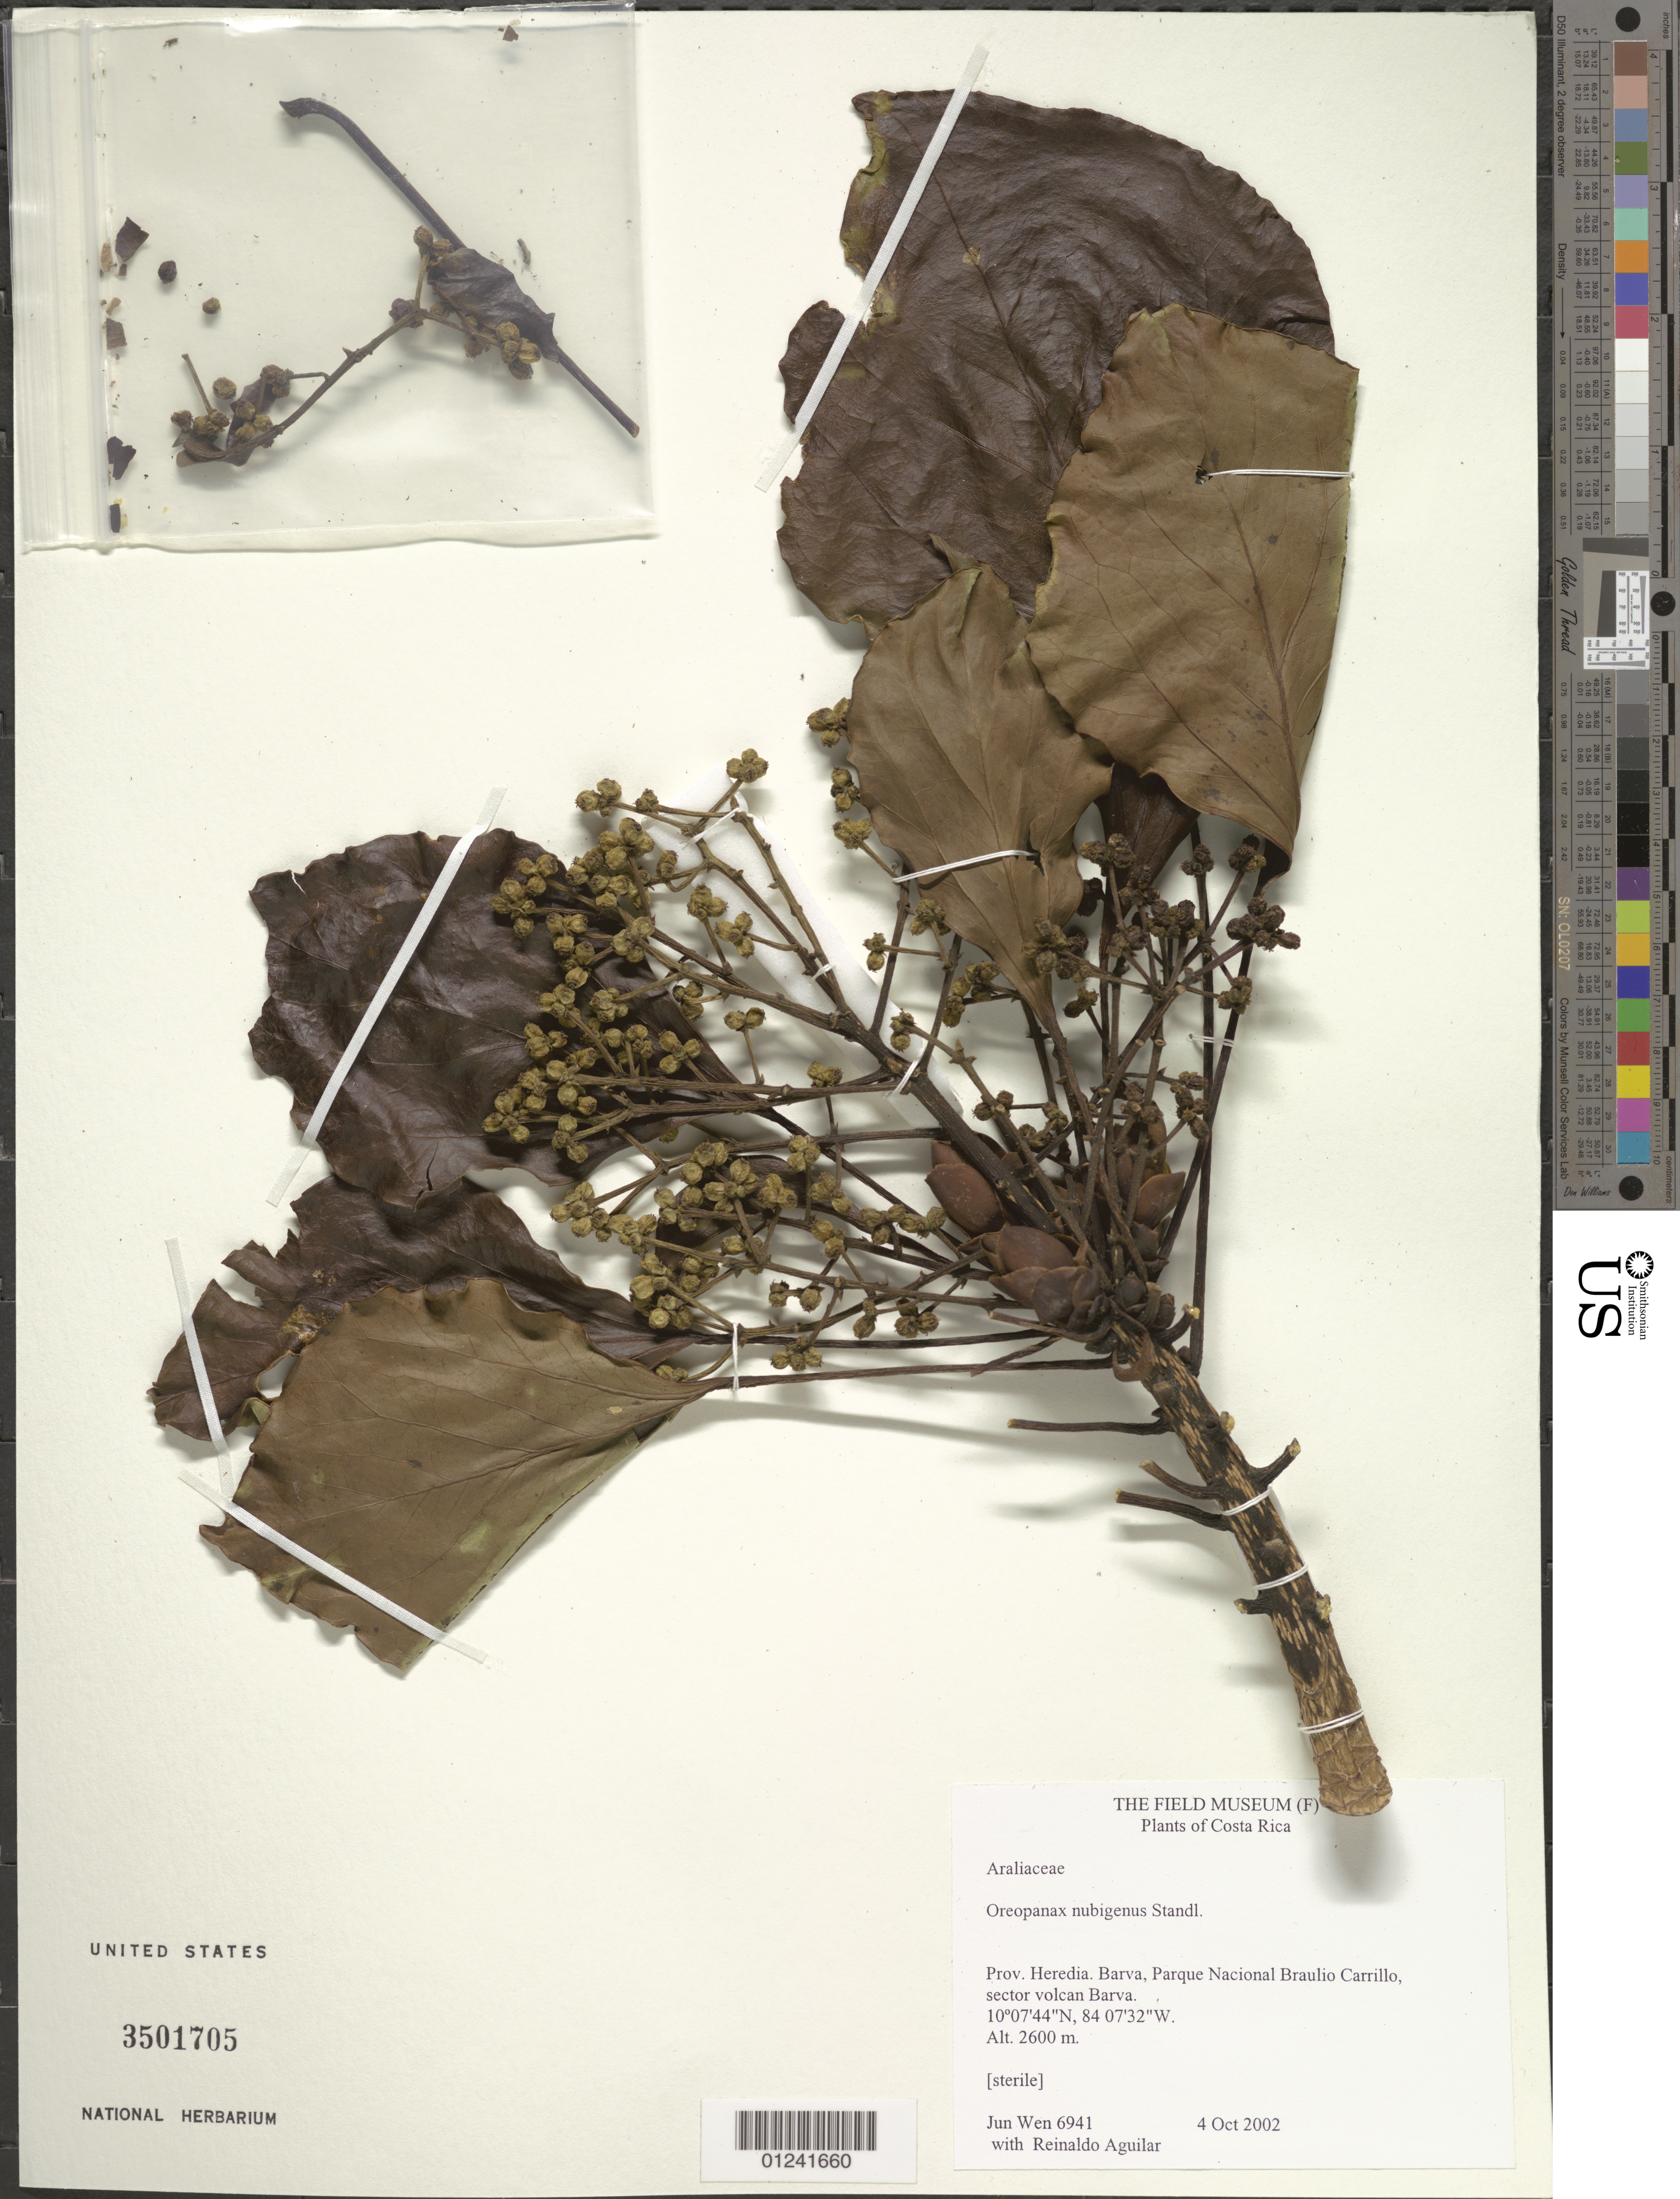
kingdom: Plantae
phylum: Tracheophyta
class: Magnoliopsida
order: Apiales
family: Araliaceae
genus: Oreopanax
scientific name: Oreopanax nubigenus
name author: Standl.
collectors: J. Wen & R. Aguilar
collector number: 6941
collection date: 2002-10-04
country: Costa Rica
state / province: Heredia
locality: Barva, Parque Naional Braulio Carrillo, sector volcan Barva.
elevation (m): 2600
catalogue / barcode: US 3501705